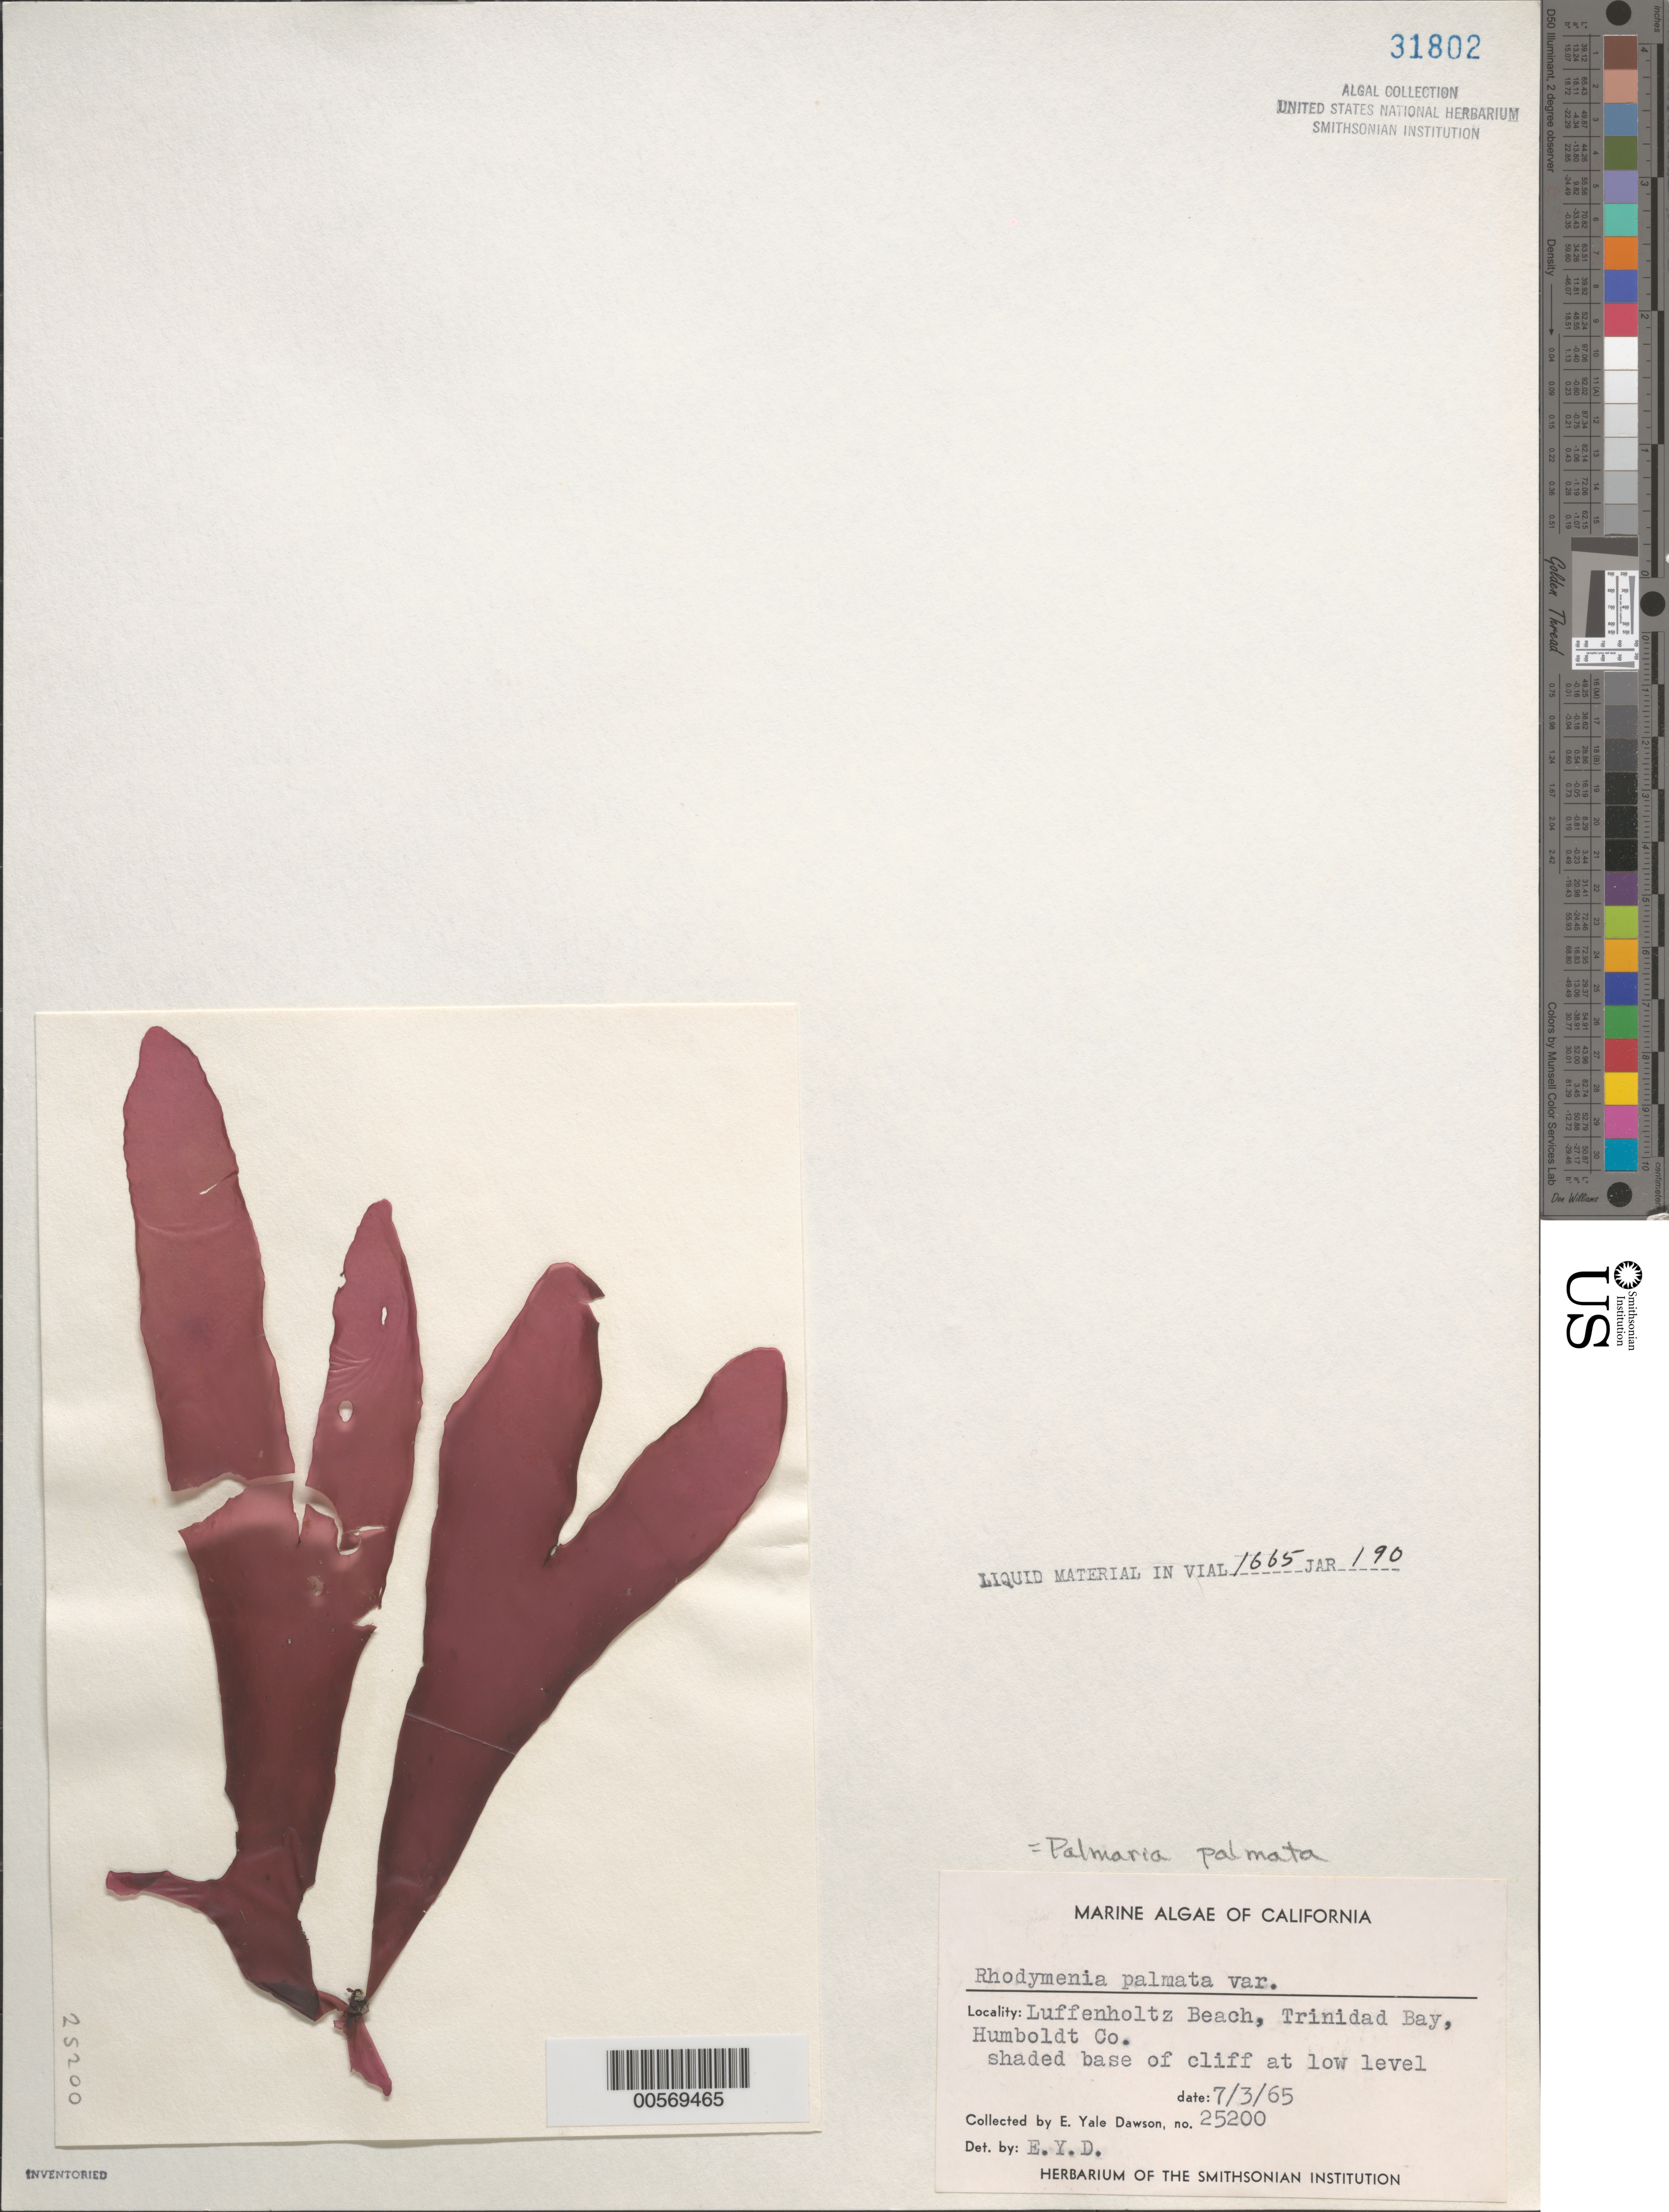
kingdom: Plantae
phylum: Rhodophyta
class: Florideophyceae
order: Palmariales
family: Palmariaceae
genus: Palmaria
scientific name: Palmaria palmata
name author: (L.) F. Weber & D. Mohr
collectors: E. Y. Dawson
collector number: EYD 25200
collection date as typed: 03 Jul 1965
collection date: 1965-07-03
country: United States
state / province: California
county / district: Humboldt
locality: Luffenholtz Beach, Trinidad Bay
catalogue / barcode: US 31802